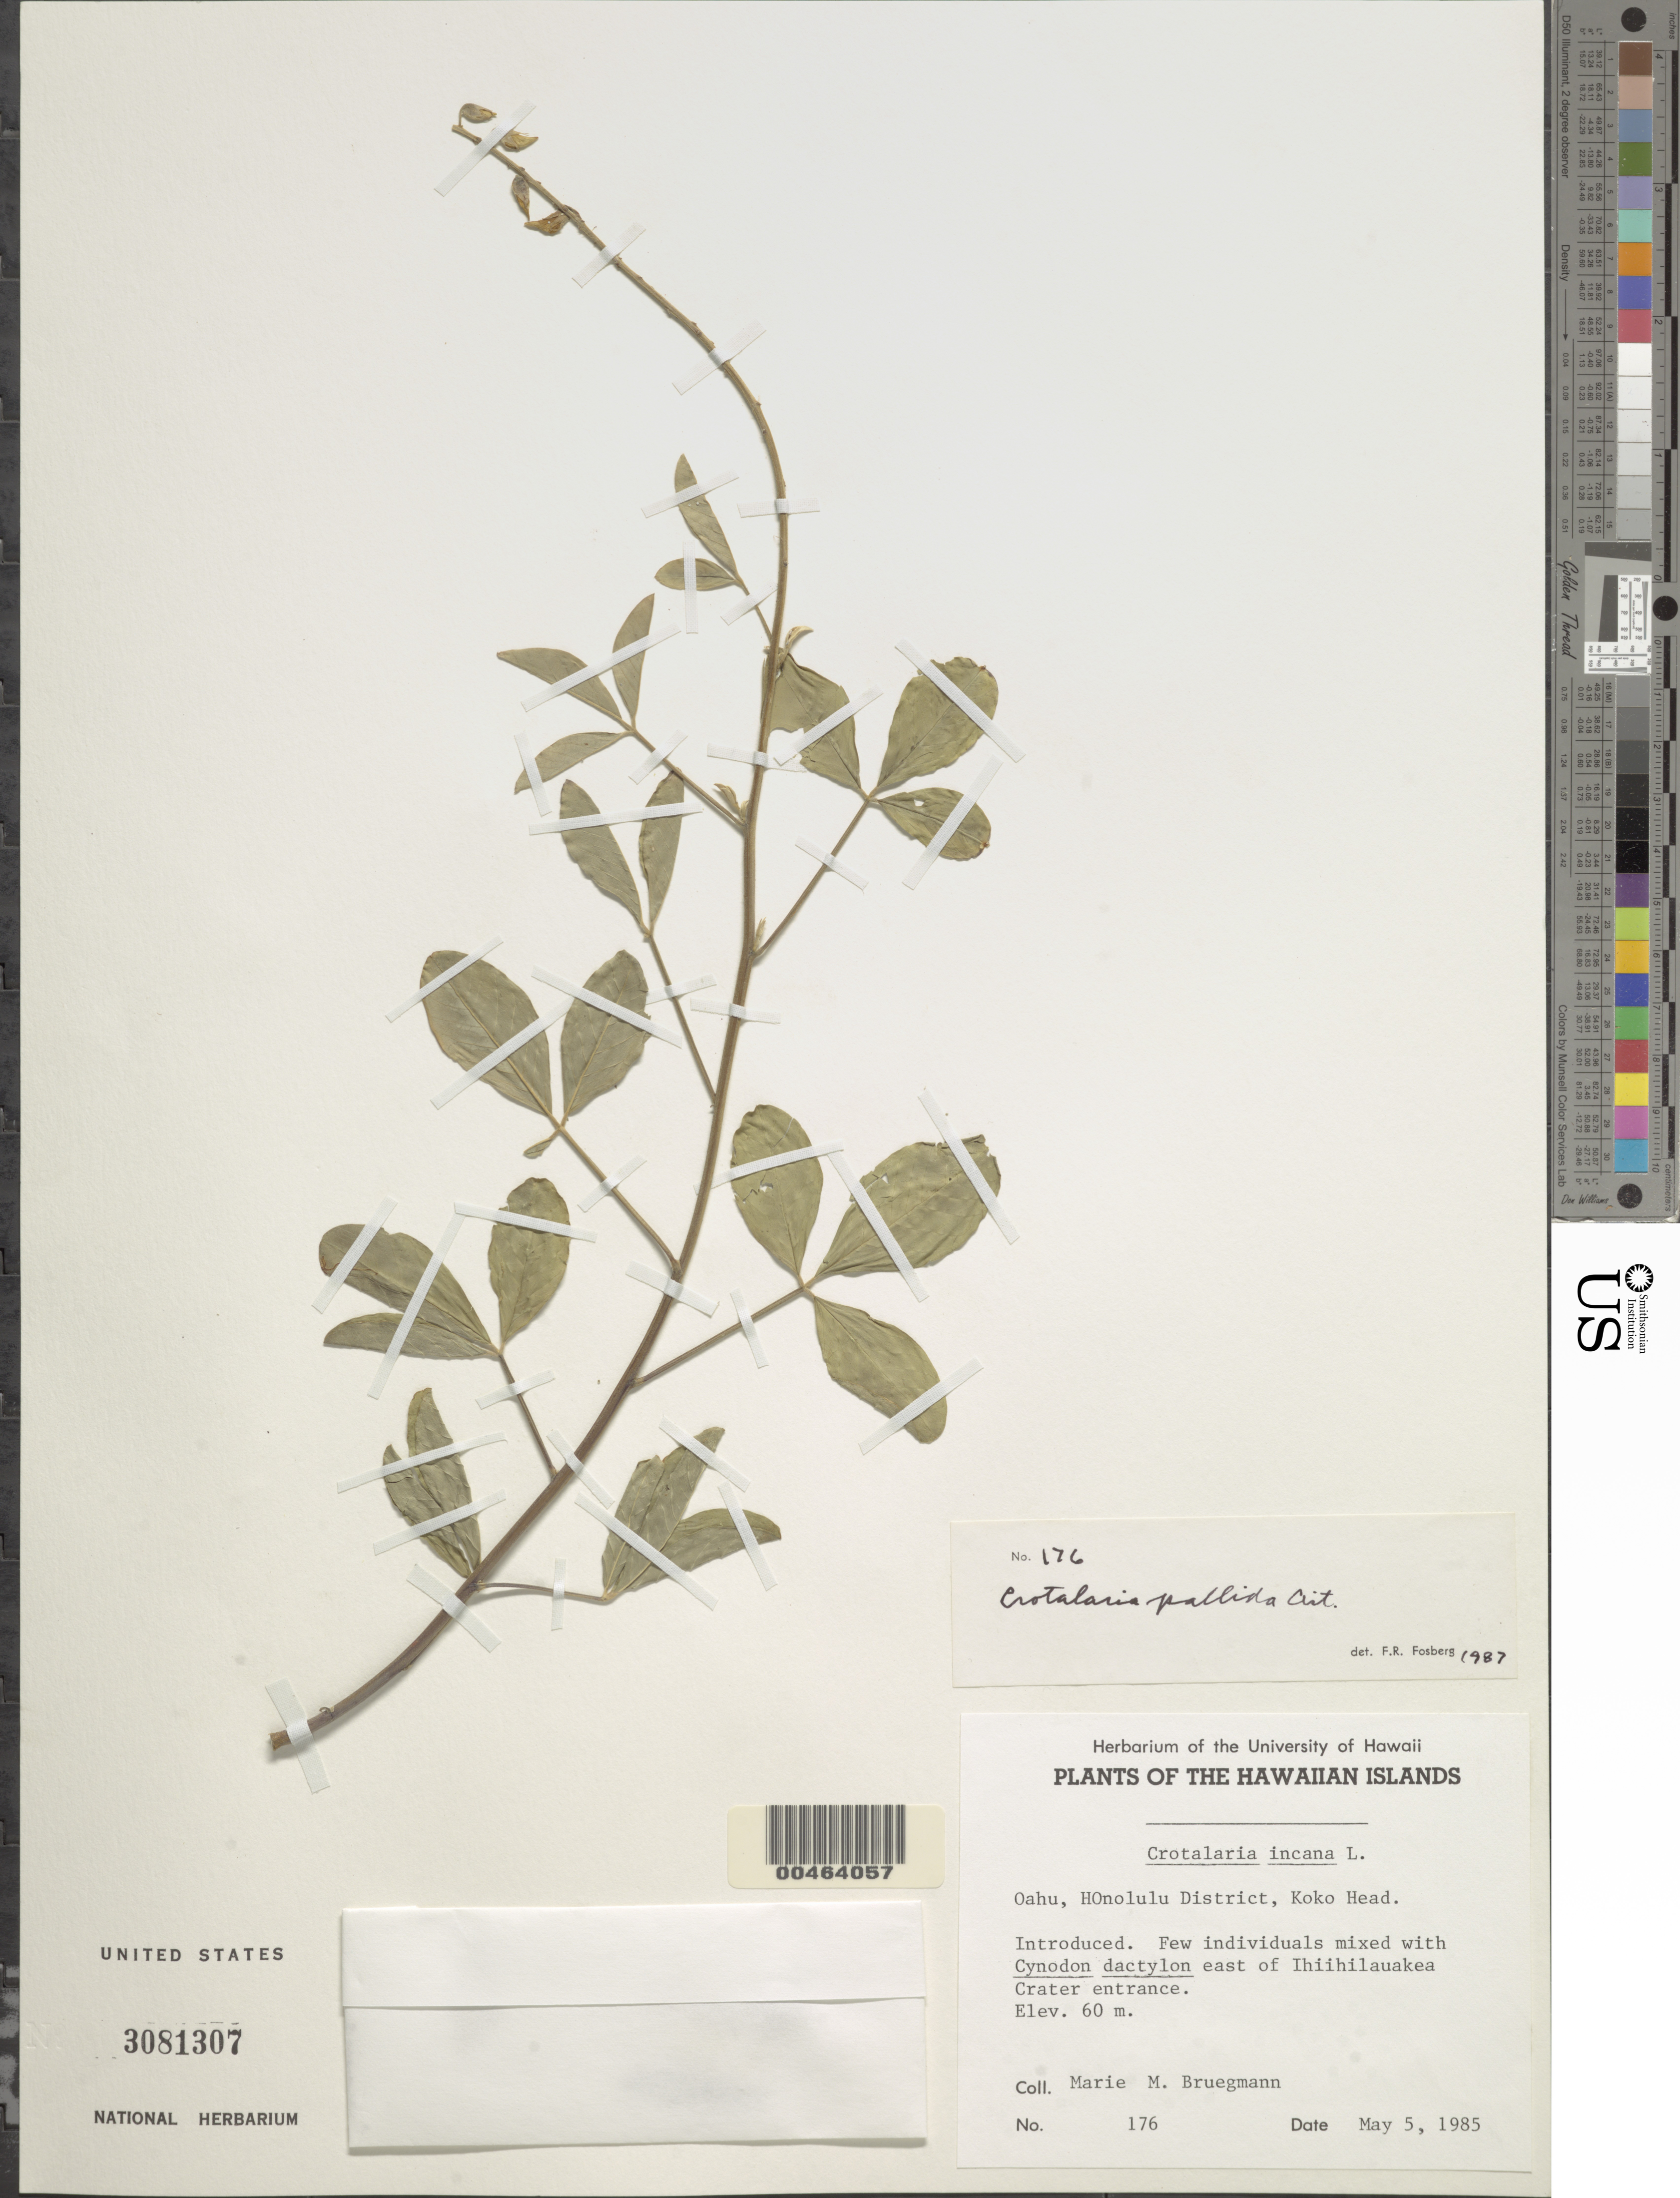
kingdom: Plantae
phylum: Tracheophyta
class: Magnoliopsida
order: Fabales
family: Fabaceae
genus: Crotalaria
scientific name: Crotalaria pallida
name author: Aiton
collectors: M. Bruegmann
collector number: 176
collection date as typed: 5 May 1985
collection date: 1985-05-05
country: United States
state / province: Hawaii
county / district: Honolulu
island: Oahu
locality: Honolulu District, Koko Head. East of Ihiihilauakea Crater entrance.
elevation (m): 60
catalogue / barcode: US 3081307